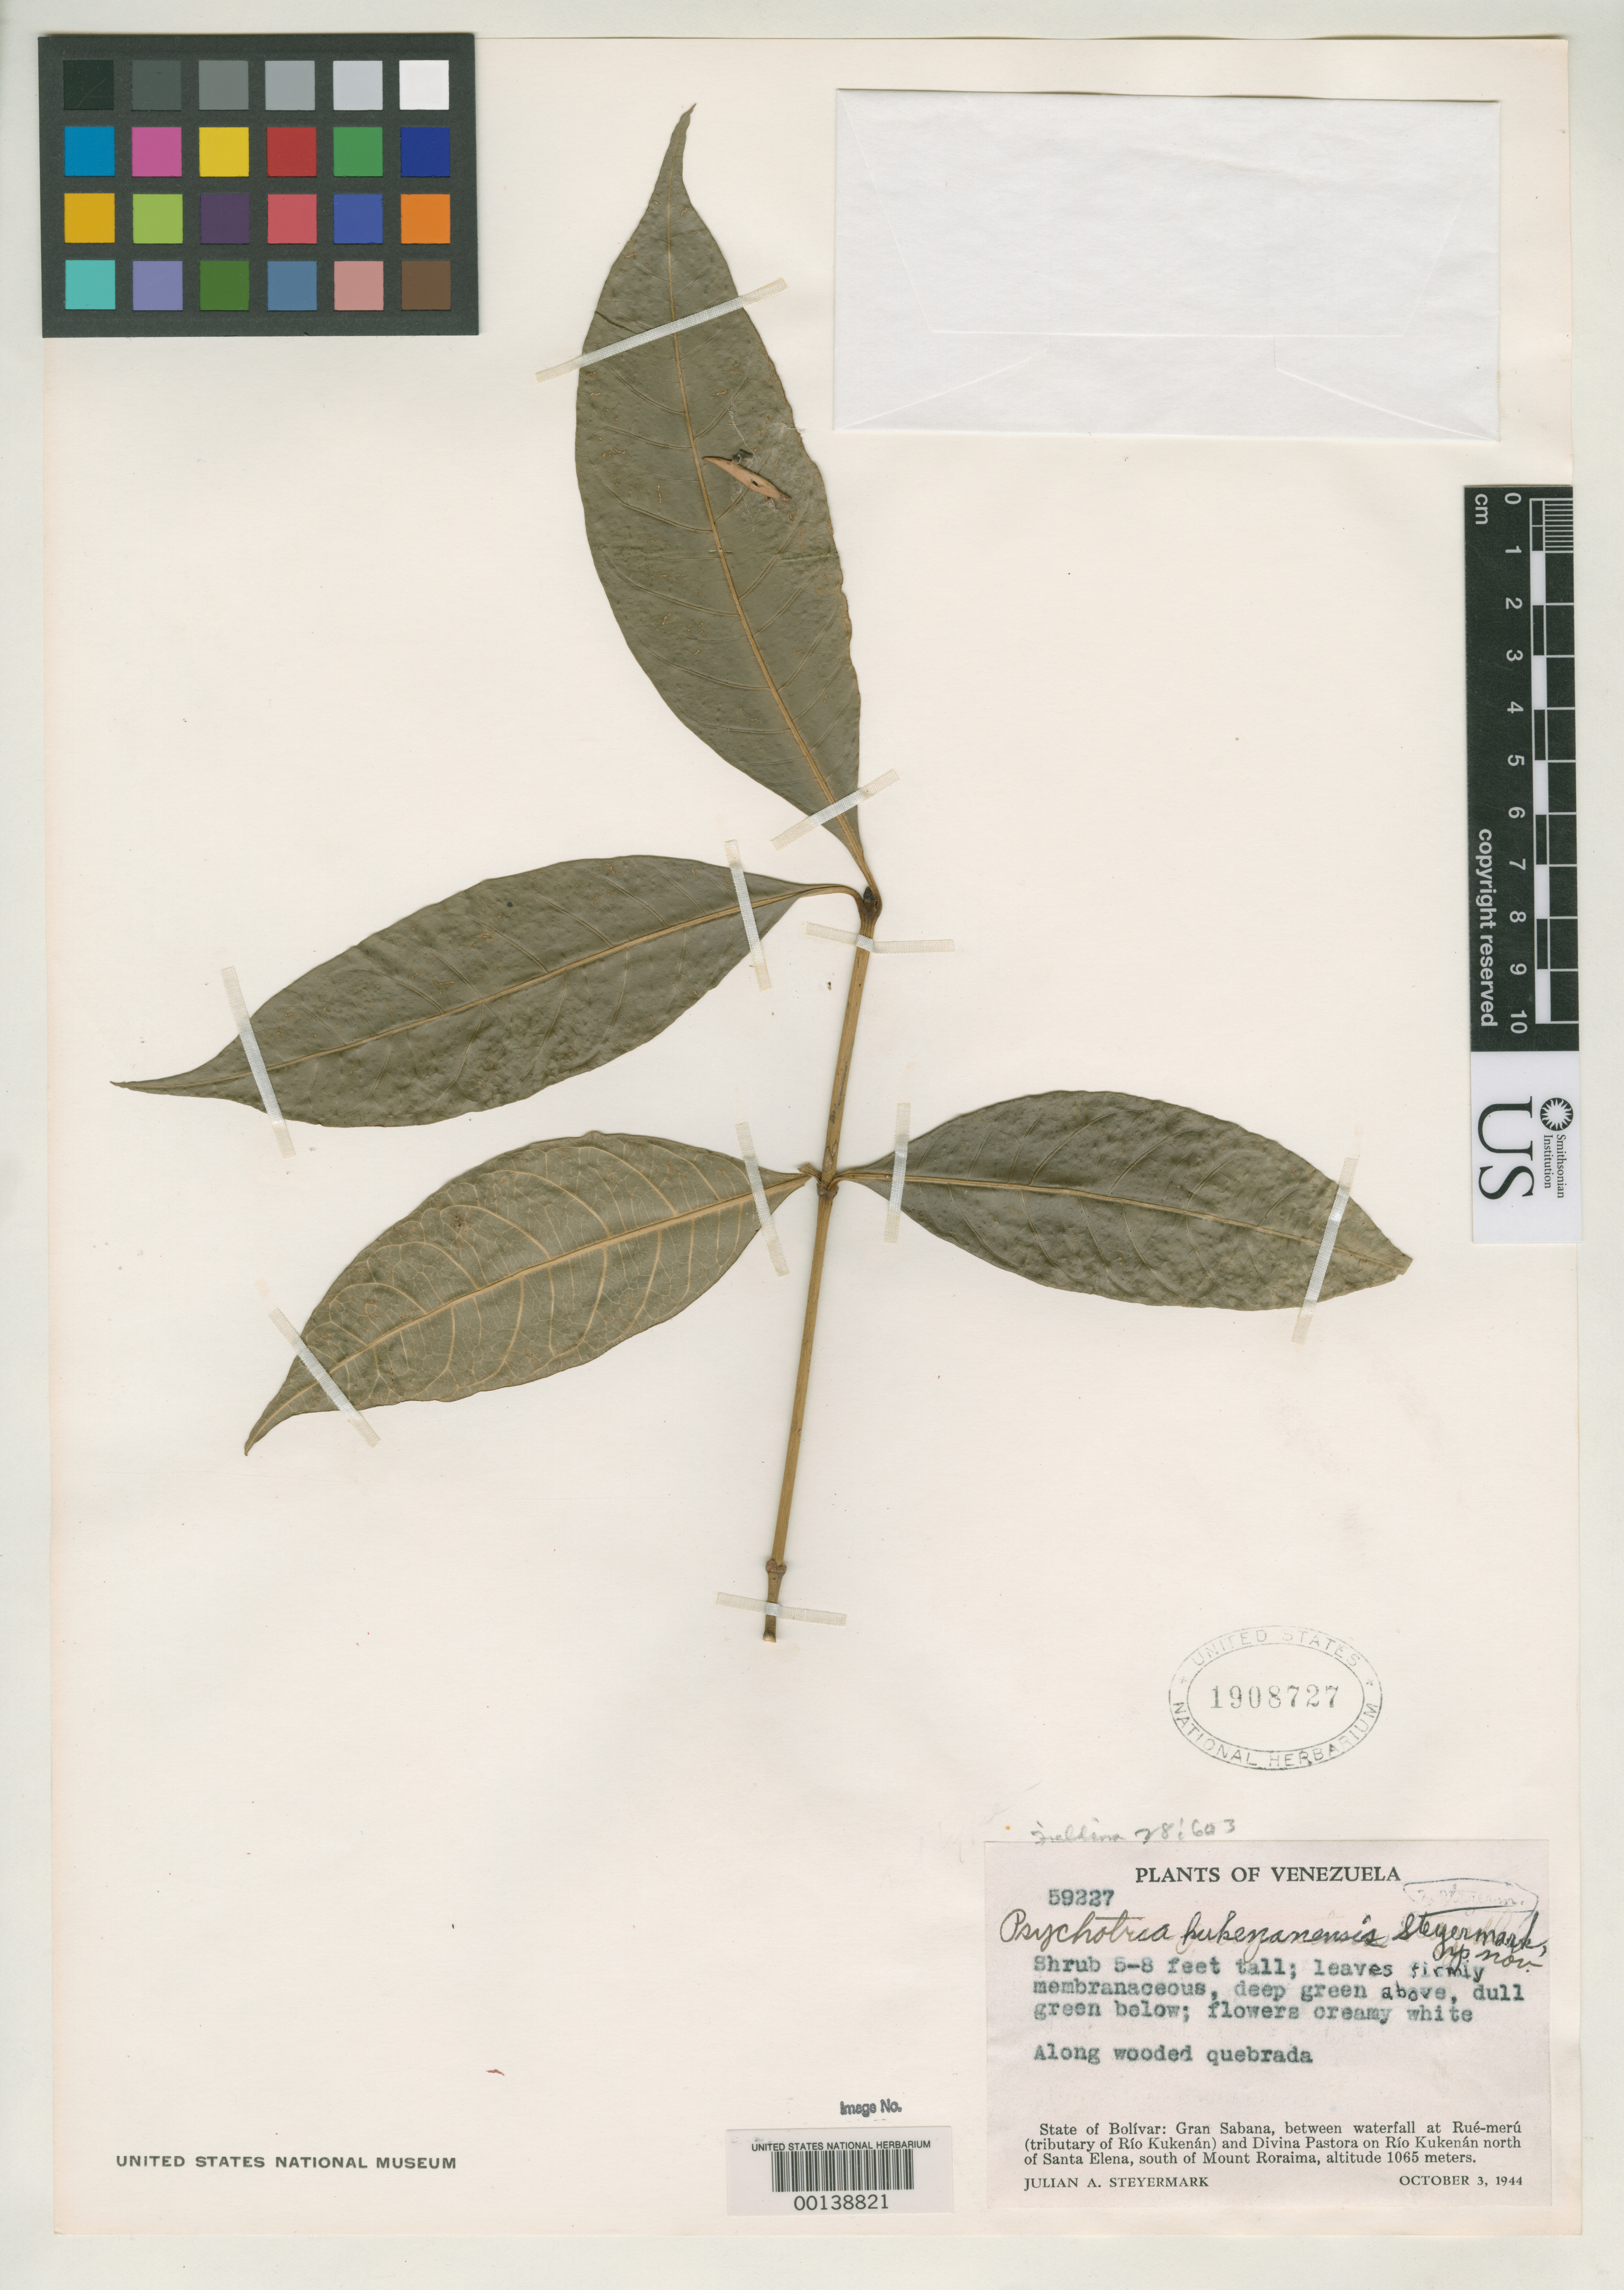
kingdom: Plantae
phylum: Tracheophyta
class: Magnoliopsida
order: Gentianales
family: Rubiaceae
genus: Psychotria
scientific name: Psychotria kukenanensis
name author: Steyerm.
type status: Isotype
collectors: J. Steyermark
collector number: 59227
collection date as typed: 03 Oct 1944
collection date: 1944-10-03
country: Venezuela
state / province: Bolivar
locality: Gran Sabana, between waterfall at Rue-Meru and Divina Pastora.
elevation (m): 1065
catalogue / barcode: US 1908727